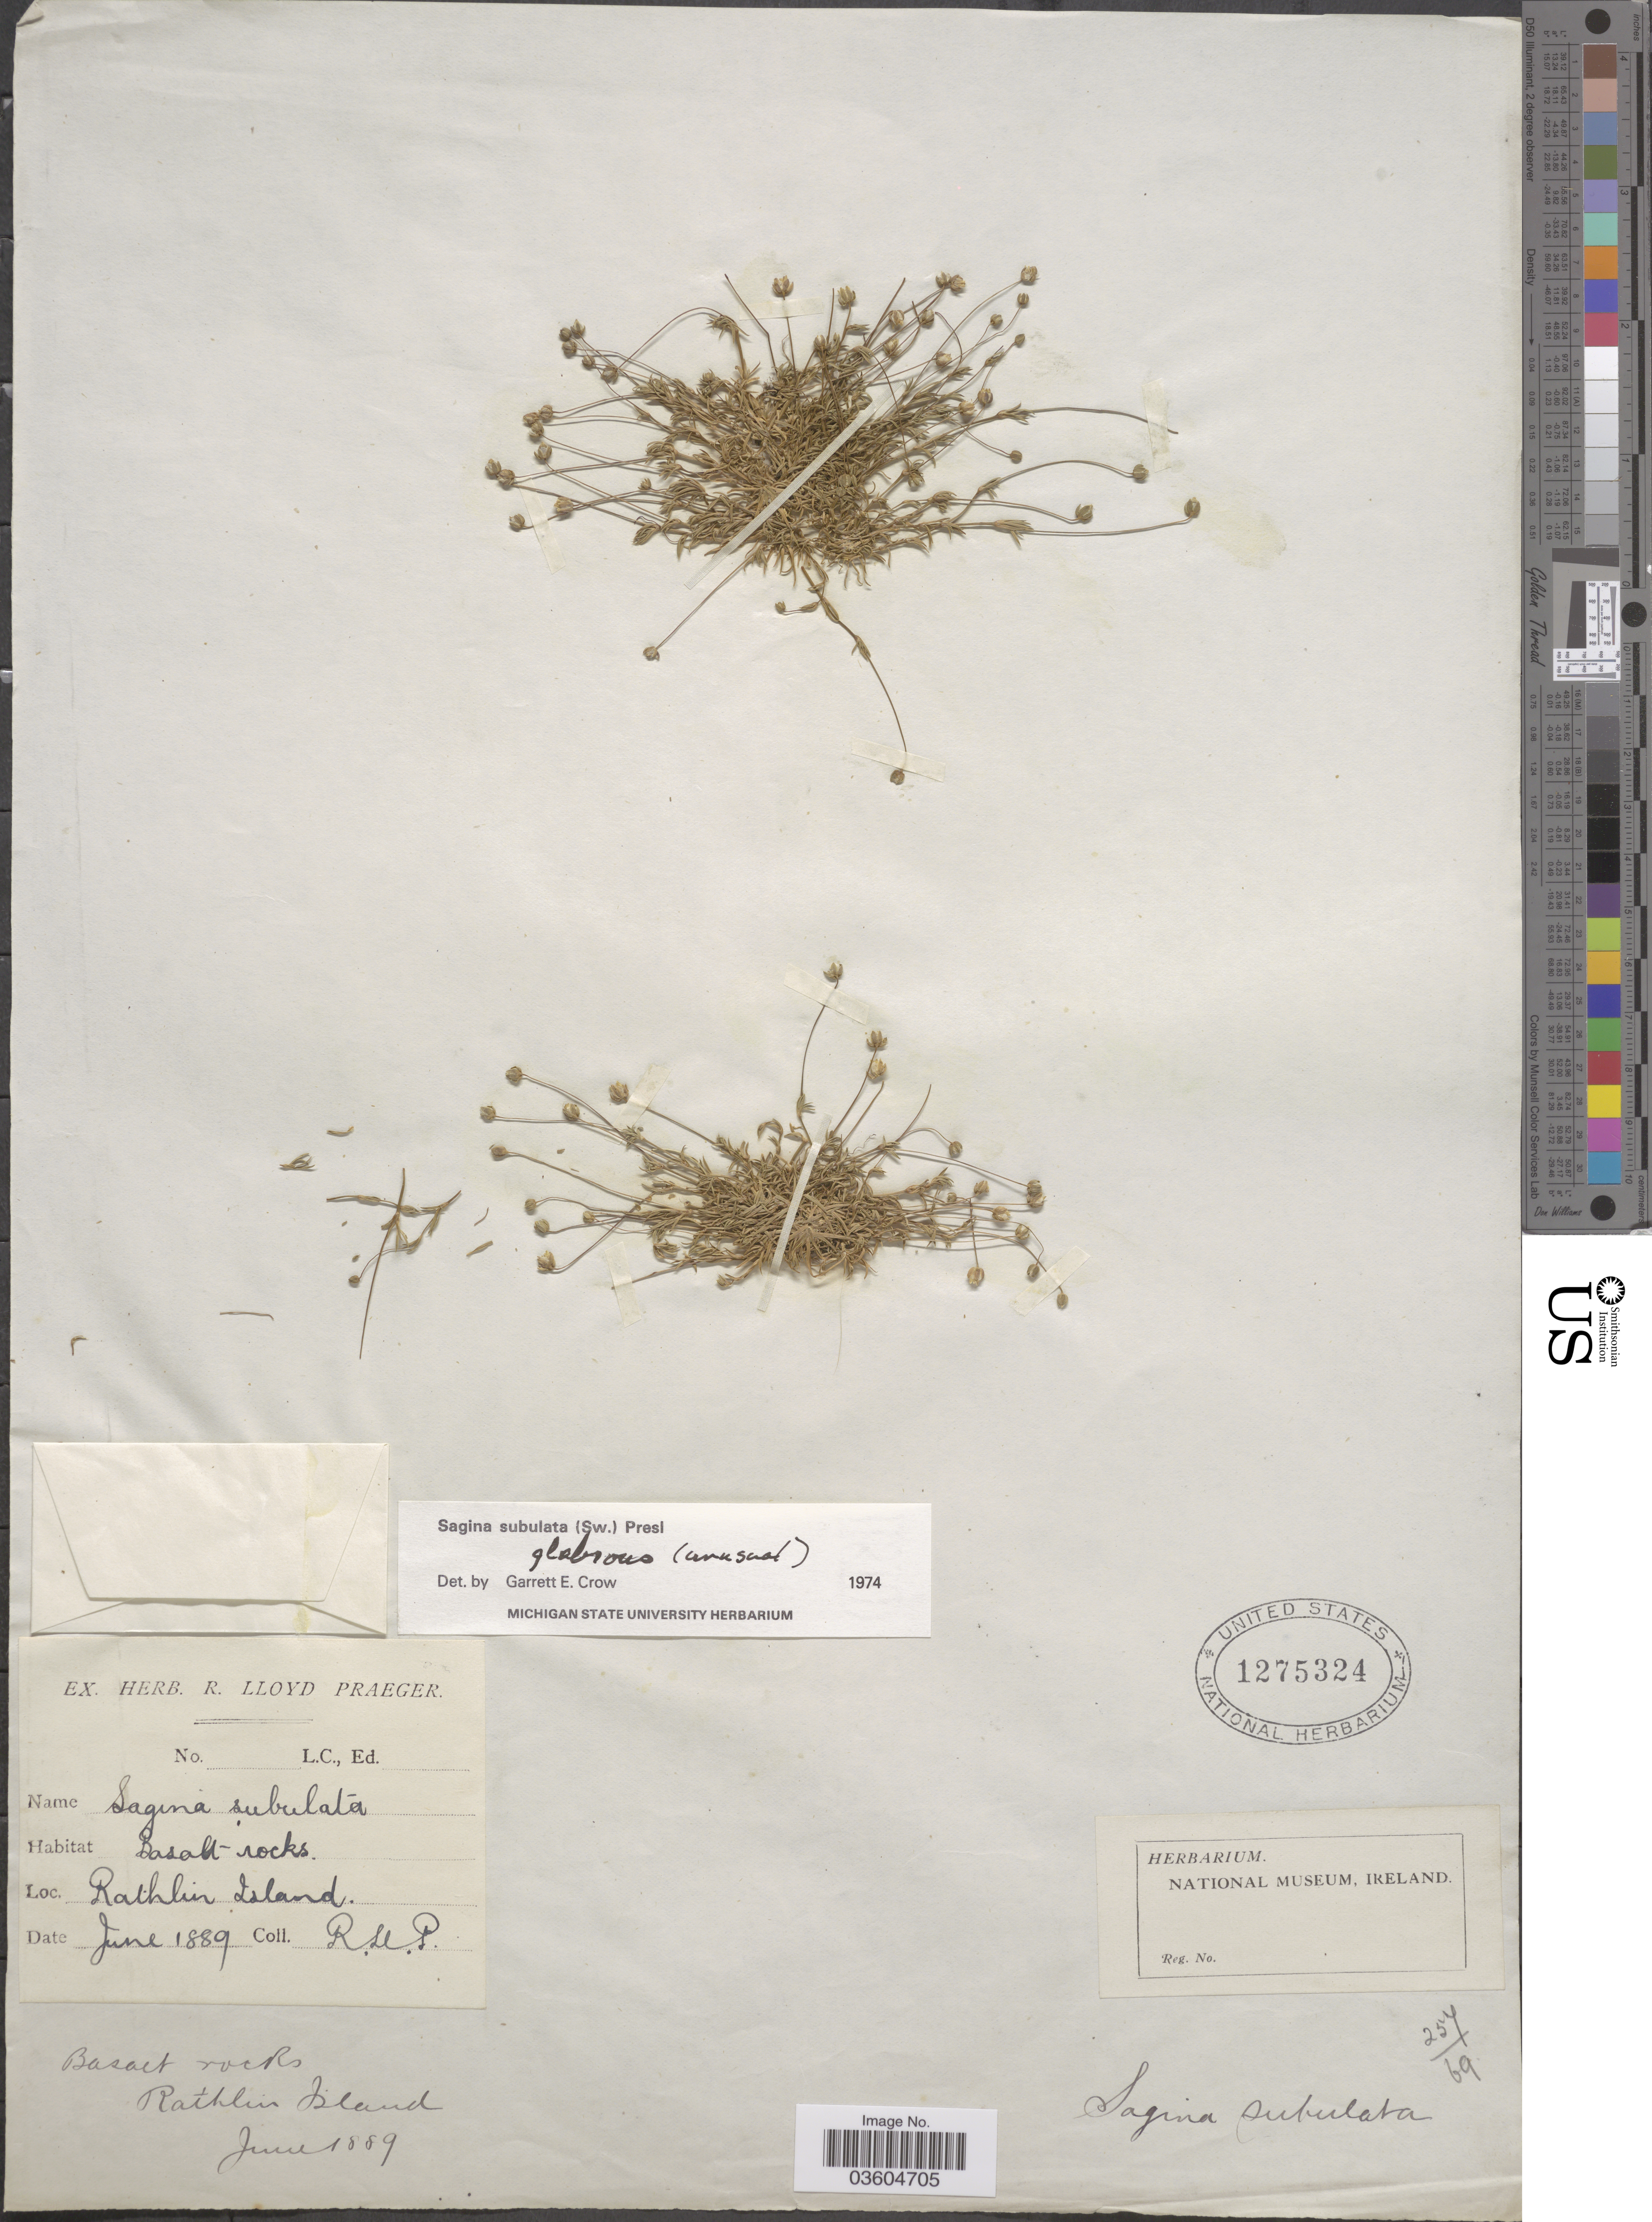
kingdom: Plantae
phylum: Tracheophyta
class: Magnoliopsida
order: Caryophyllales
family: Caryophyllaceae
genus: Sagina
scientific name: Sagina subulata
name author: (Sw.) C. Presl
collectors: R. Praeger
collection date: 1889-06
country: Ireland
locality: Basalt-rocks. Rathlier Island.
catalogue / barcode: US 1275324